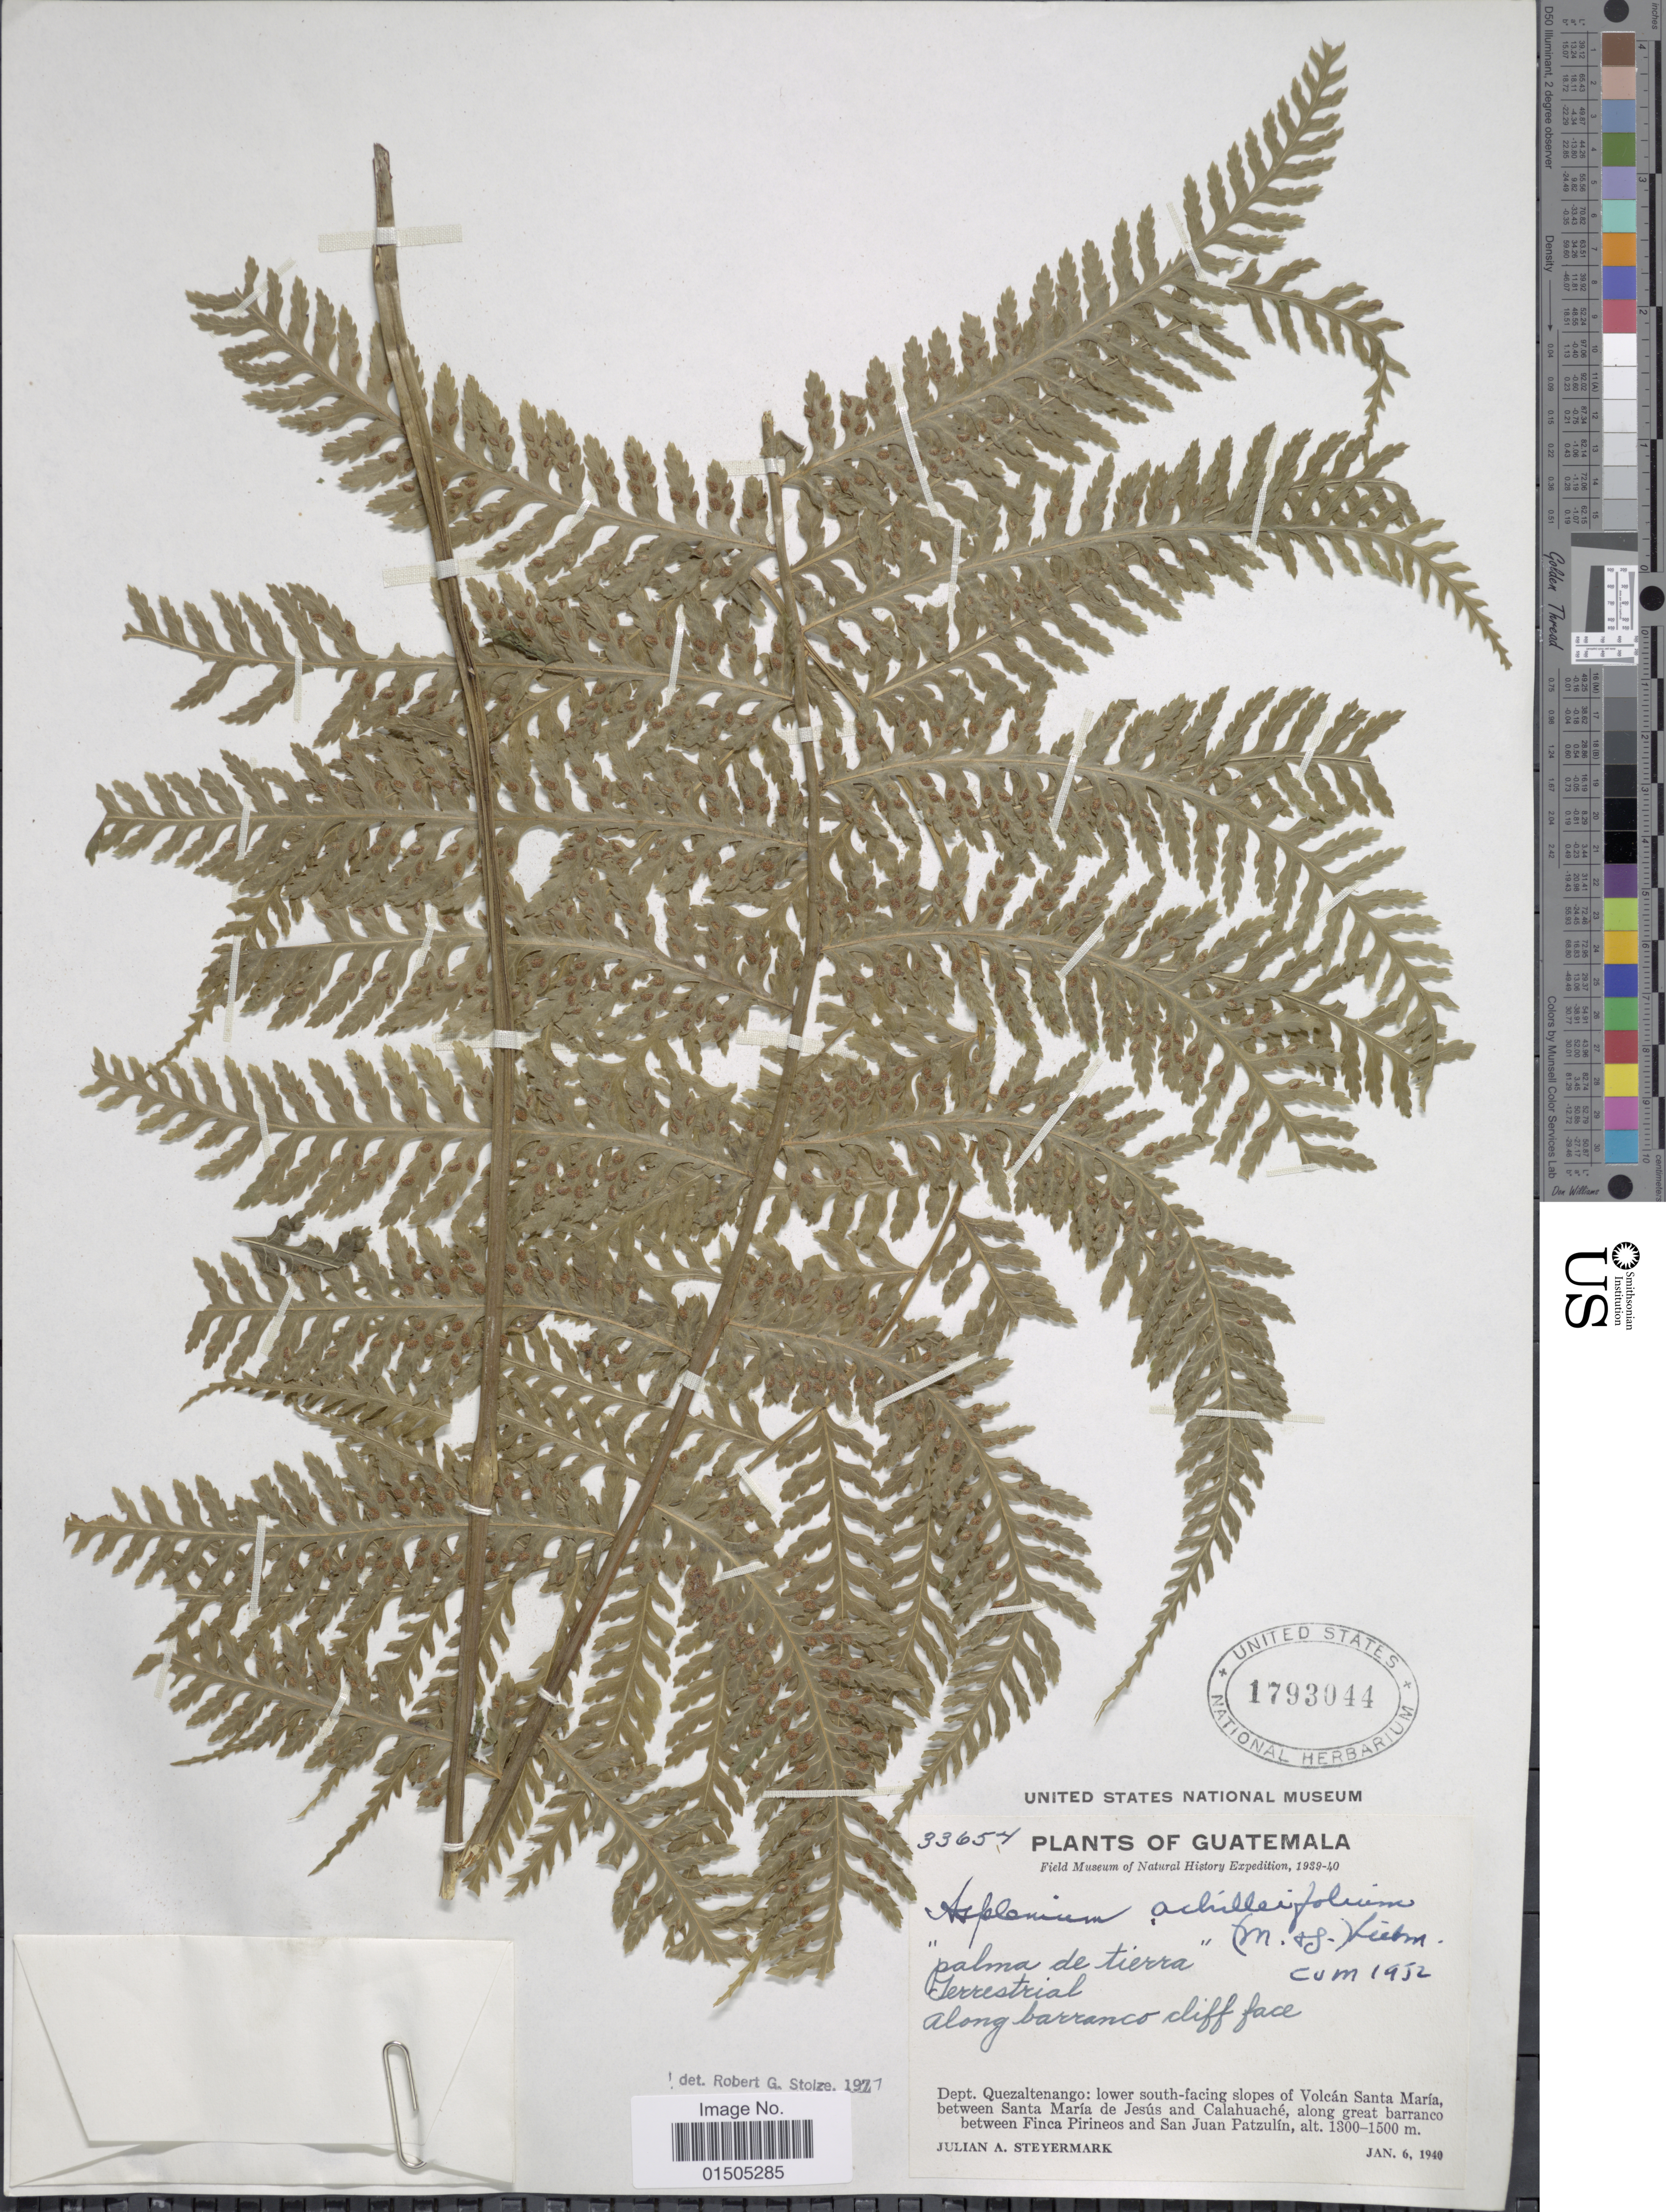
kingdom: Plantae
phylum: Tracheophyta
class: Polypodiopsida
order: Polypodiales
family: Aspleniaceae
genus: Asplenium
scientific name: Asplenium achilleifolium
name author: (M. Martens & Galeotti) Liebm.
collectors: J. Steyermark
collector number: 33654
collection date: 1940-01-06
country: Guatemala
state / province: Quetzaltenango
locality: palma de tierra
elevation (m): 1300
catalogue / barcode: US 1793044